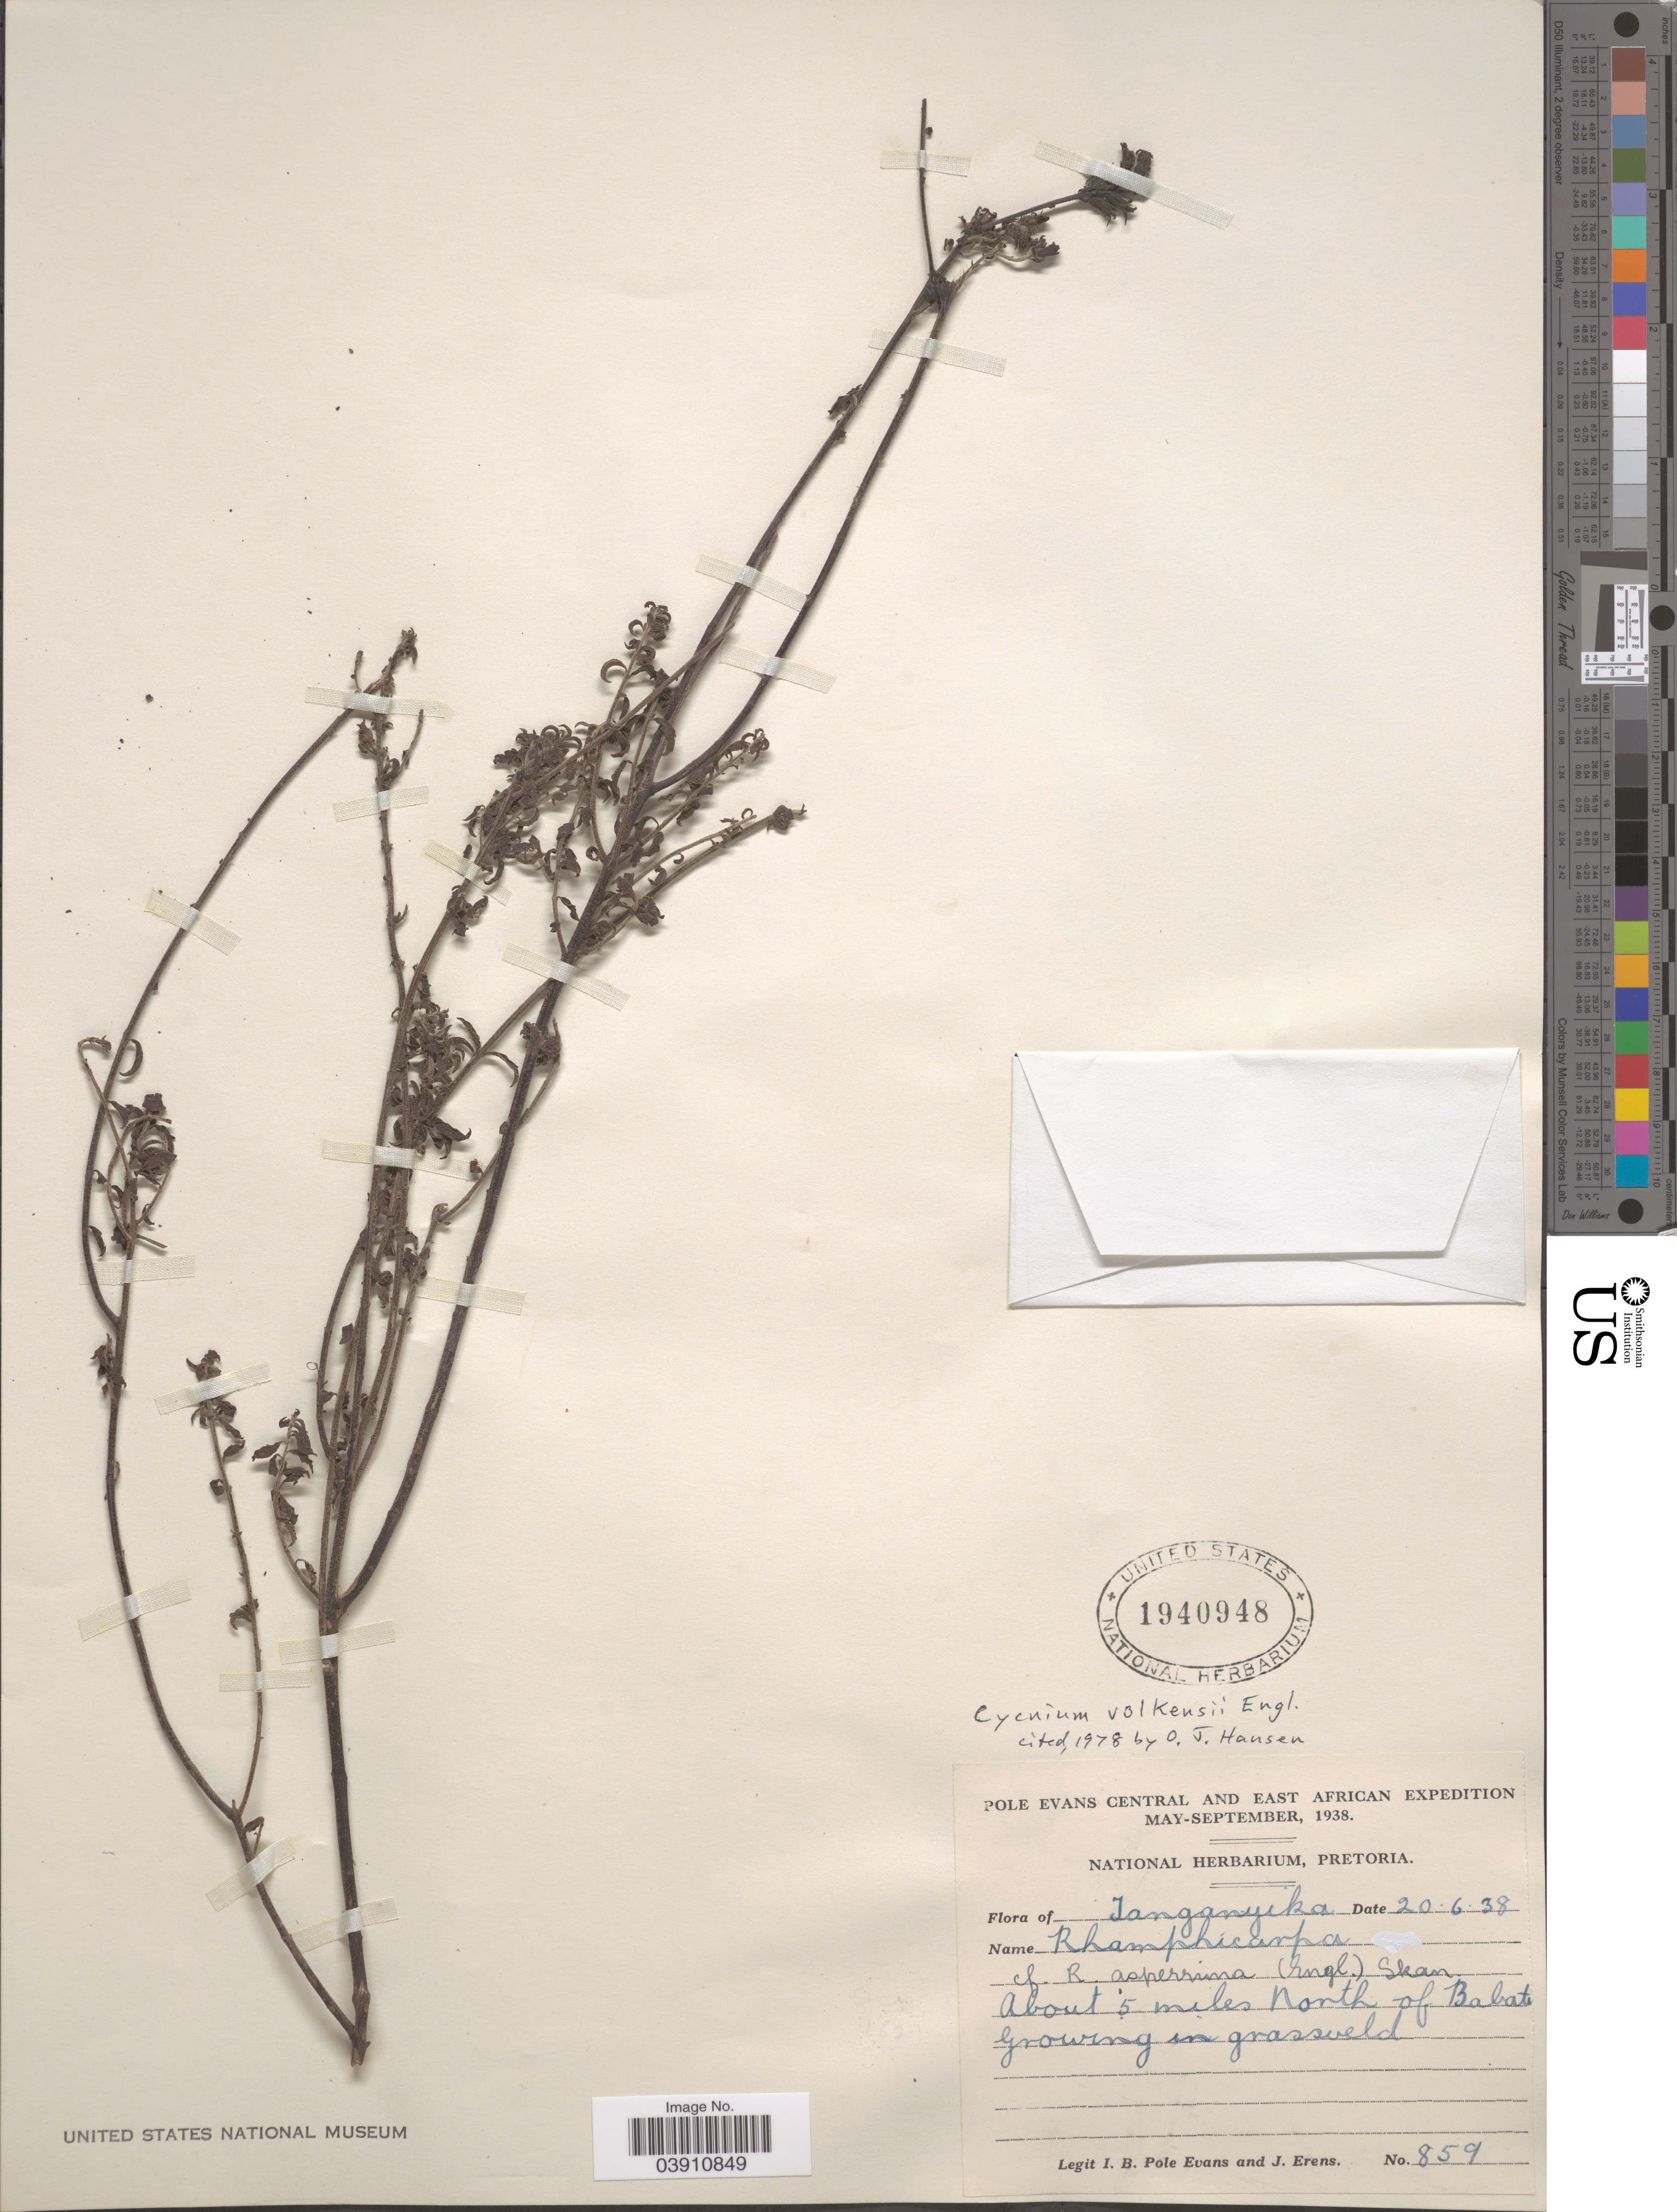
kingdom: Plantae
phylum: Tracheophyta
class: Magnoliopsida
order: Lamiales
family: Orobanchaceae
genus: Cycnium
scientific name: Cycnium volkensii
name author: Engl.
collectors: I. B. Pole-Evans & J. Erens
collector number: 859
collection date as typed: Transcribed d/m/y: 20/6/38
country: Tanzania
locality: Tanganyika. About 5 miles North of Babati.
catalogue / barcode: US 1940948